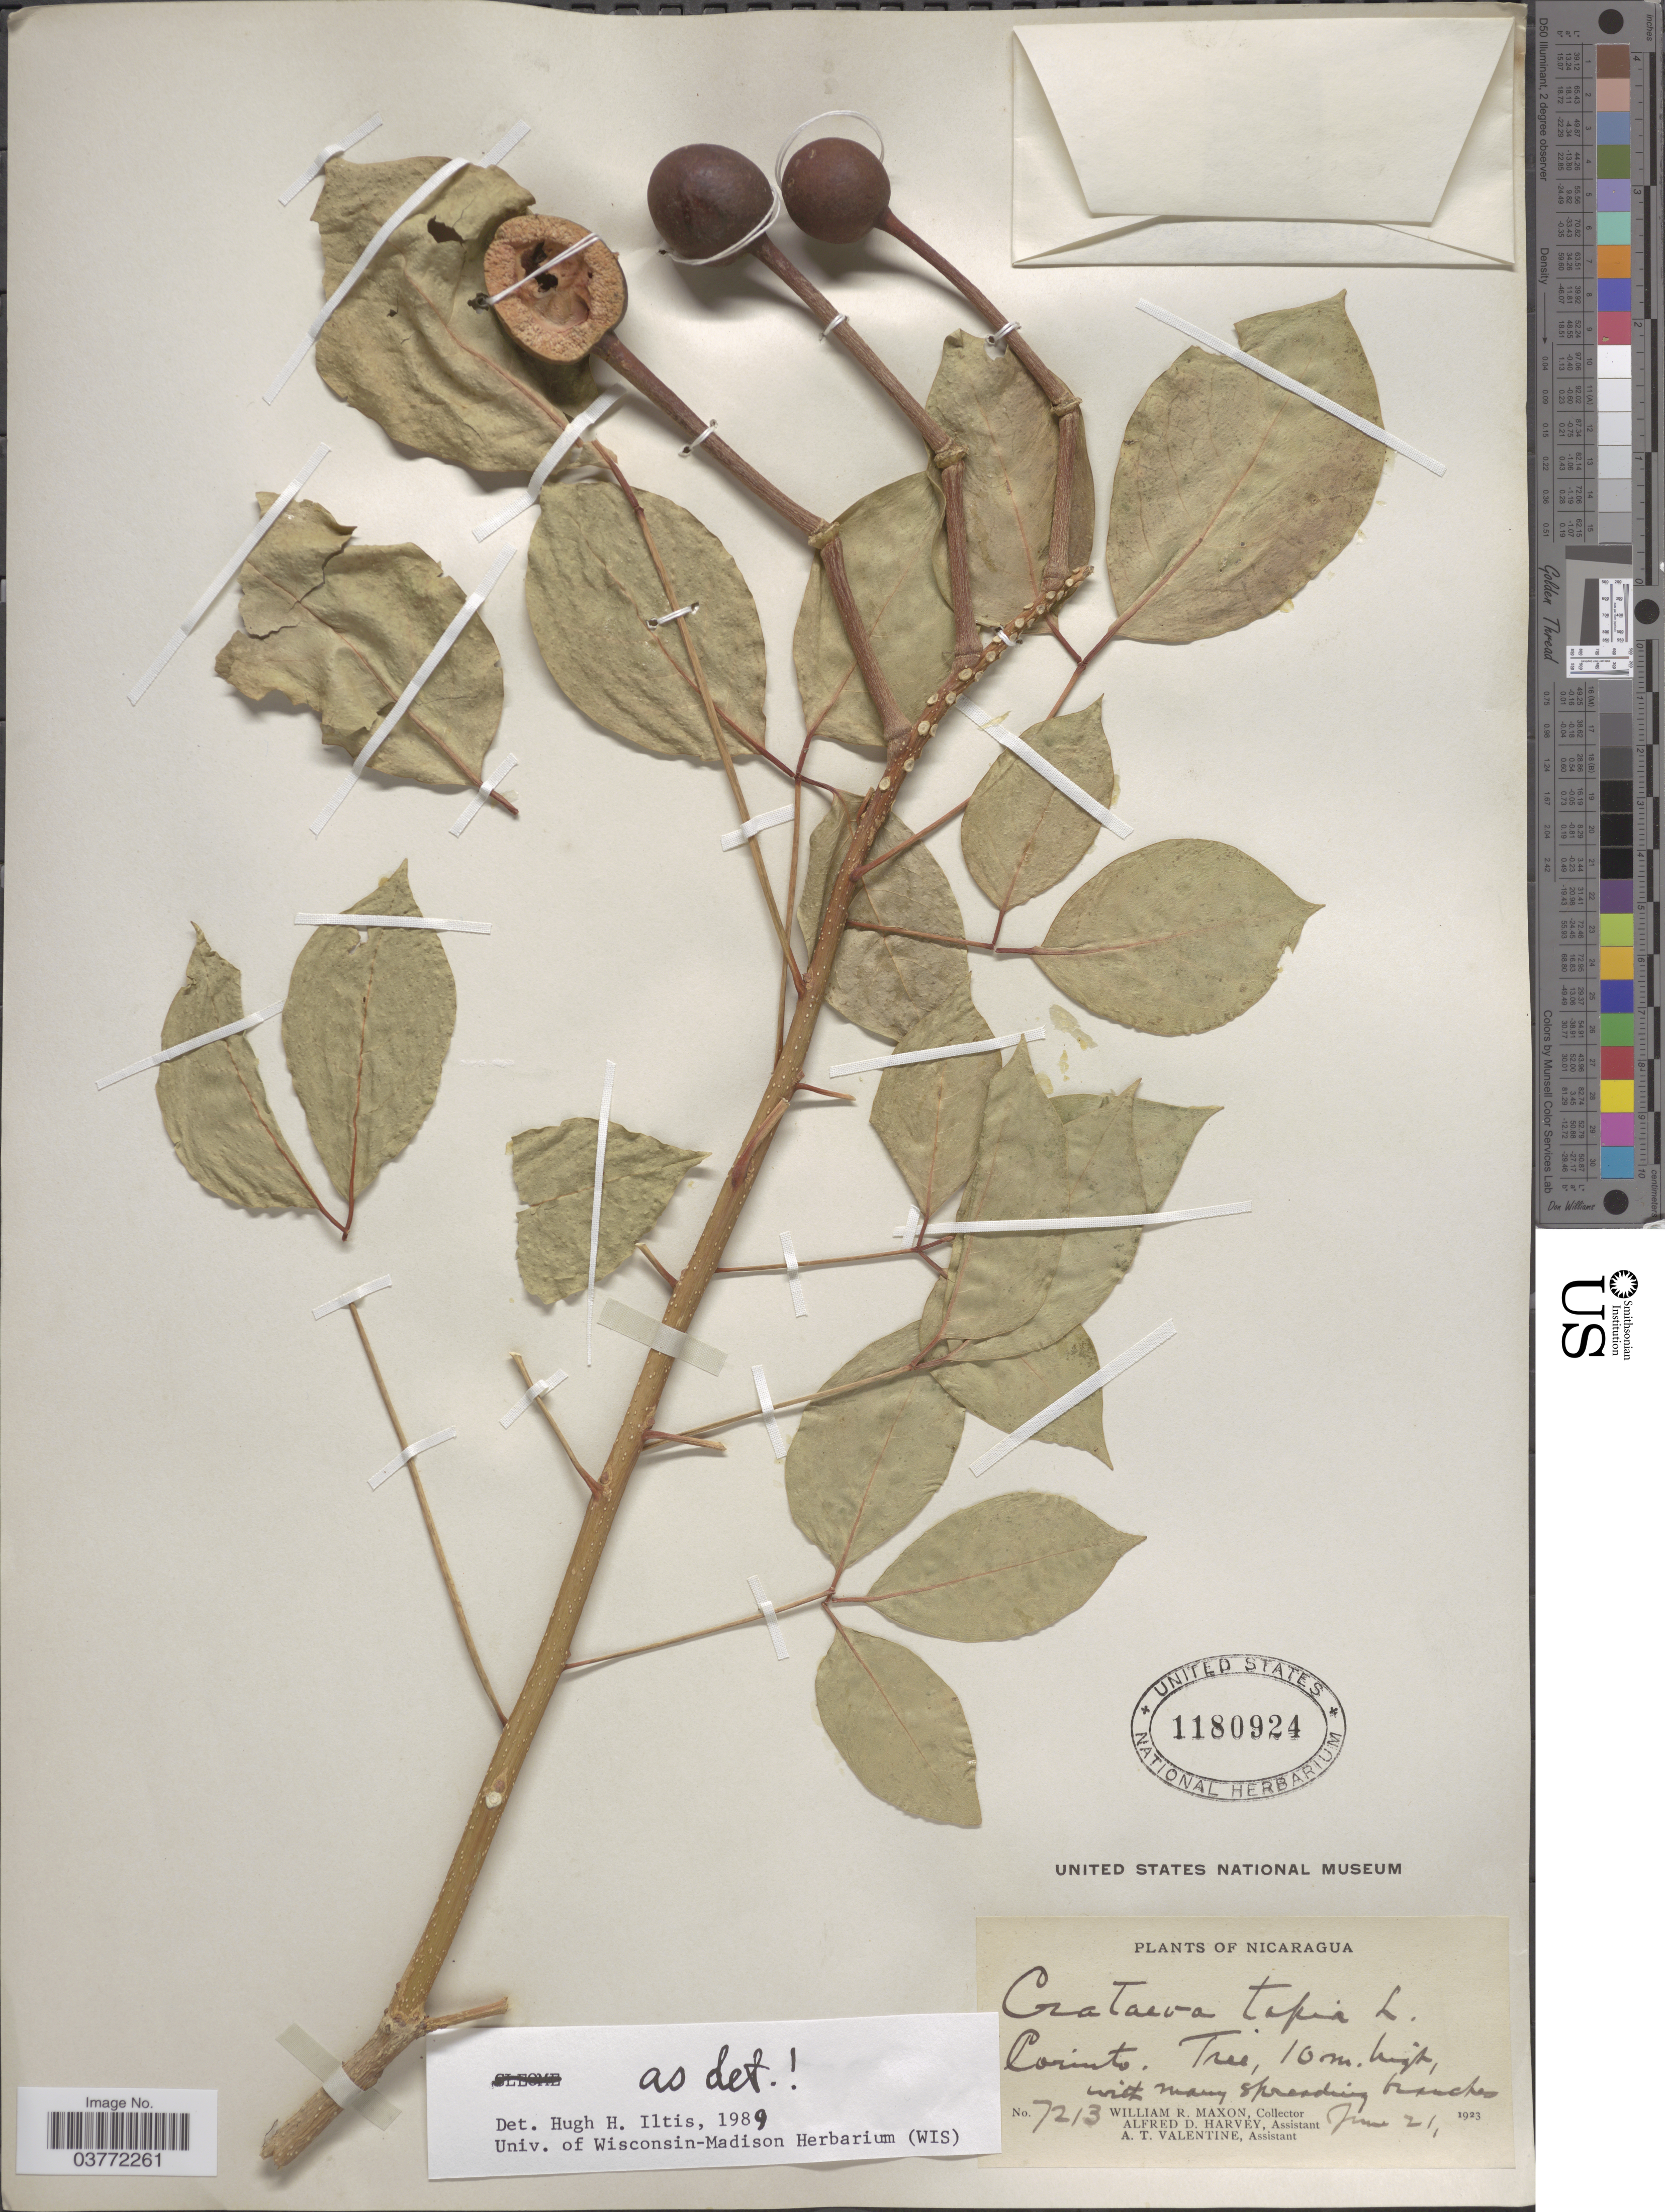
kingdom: Plantae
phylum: Tracheophyta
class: Magnoliopsida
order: Brassicales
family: Capparaceae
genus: Crateva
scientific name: Crateva tapia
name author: L.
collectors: W. R. Maxon, A. D. Harvey & A. Valentine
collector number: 7213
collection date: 1923-06-21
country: Nicaragua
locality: Corinto.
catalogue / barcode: US 1180924